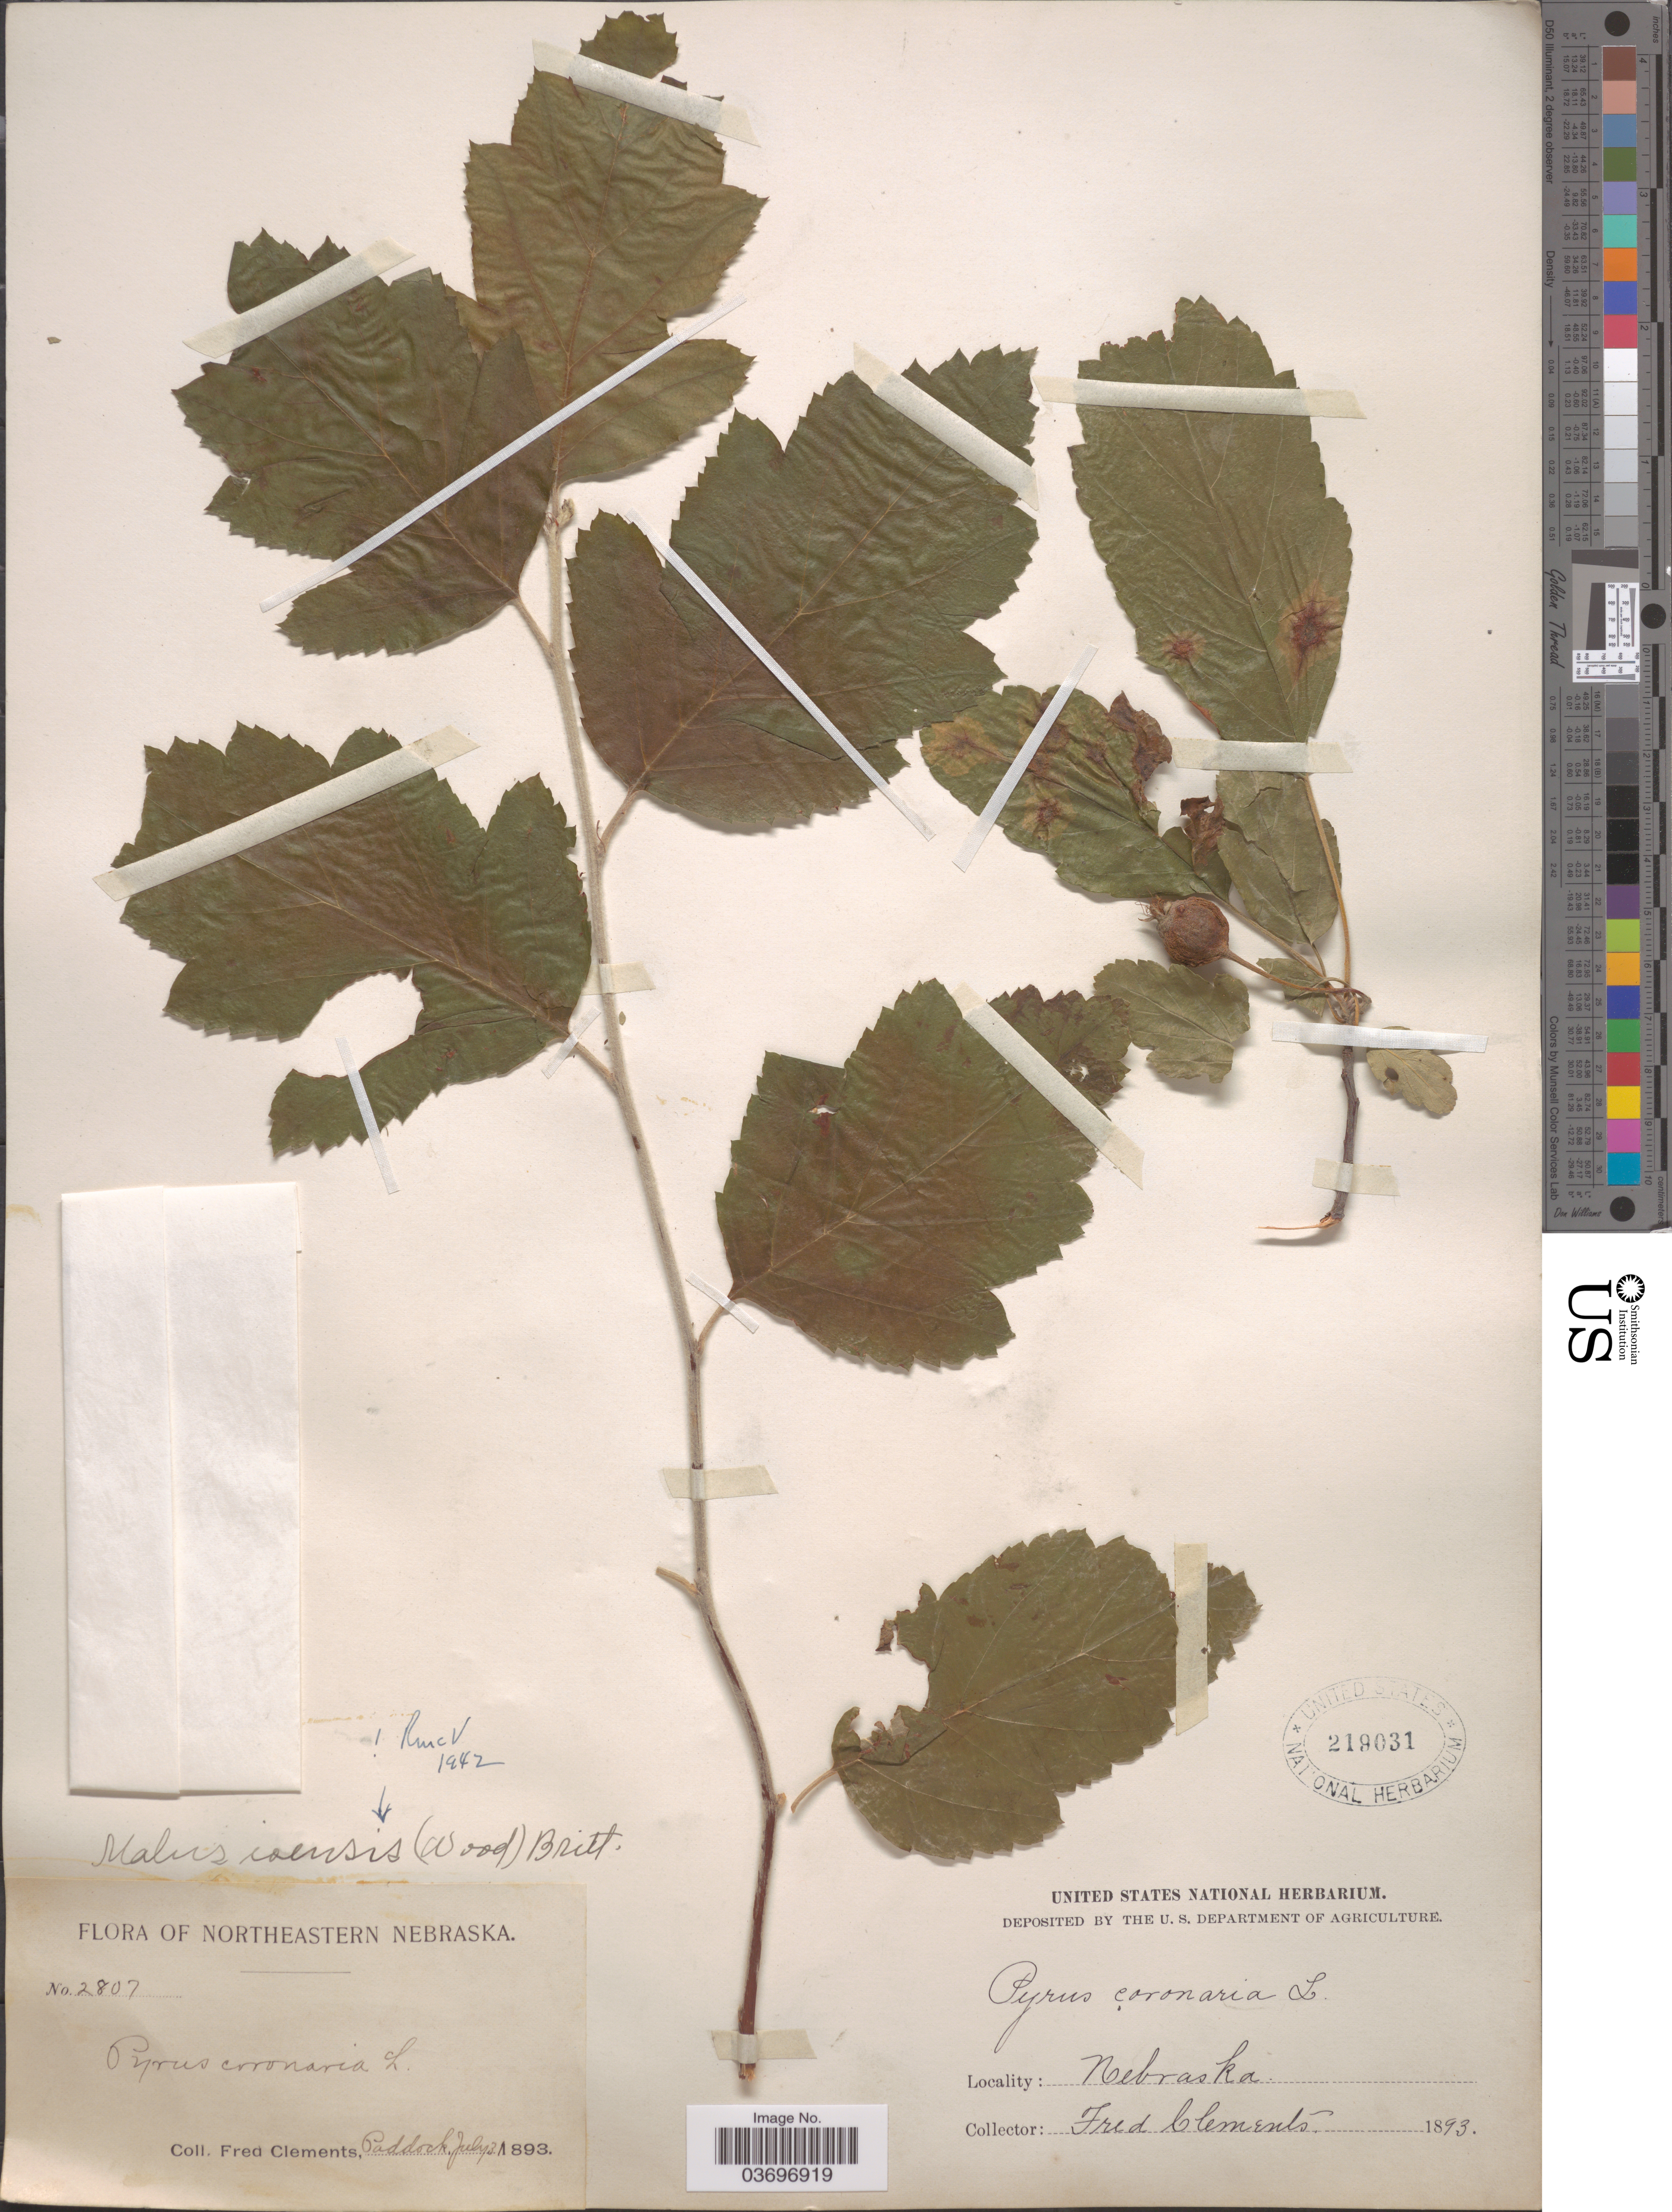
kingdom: Plantae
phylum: Tracheophyta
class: Magnoliopsida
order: Rosales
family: Rosaceae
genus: Malus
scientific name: Malus ioensis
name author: (Alph. Wood) Britton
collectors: F. Clements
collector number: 2807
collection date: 1893-07-03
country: United States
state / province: Nebraska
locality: Northeastern Nebraska. Paddock.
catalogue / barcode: US 219031